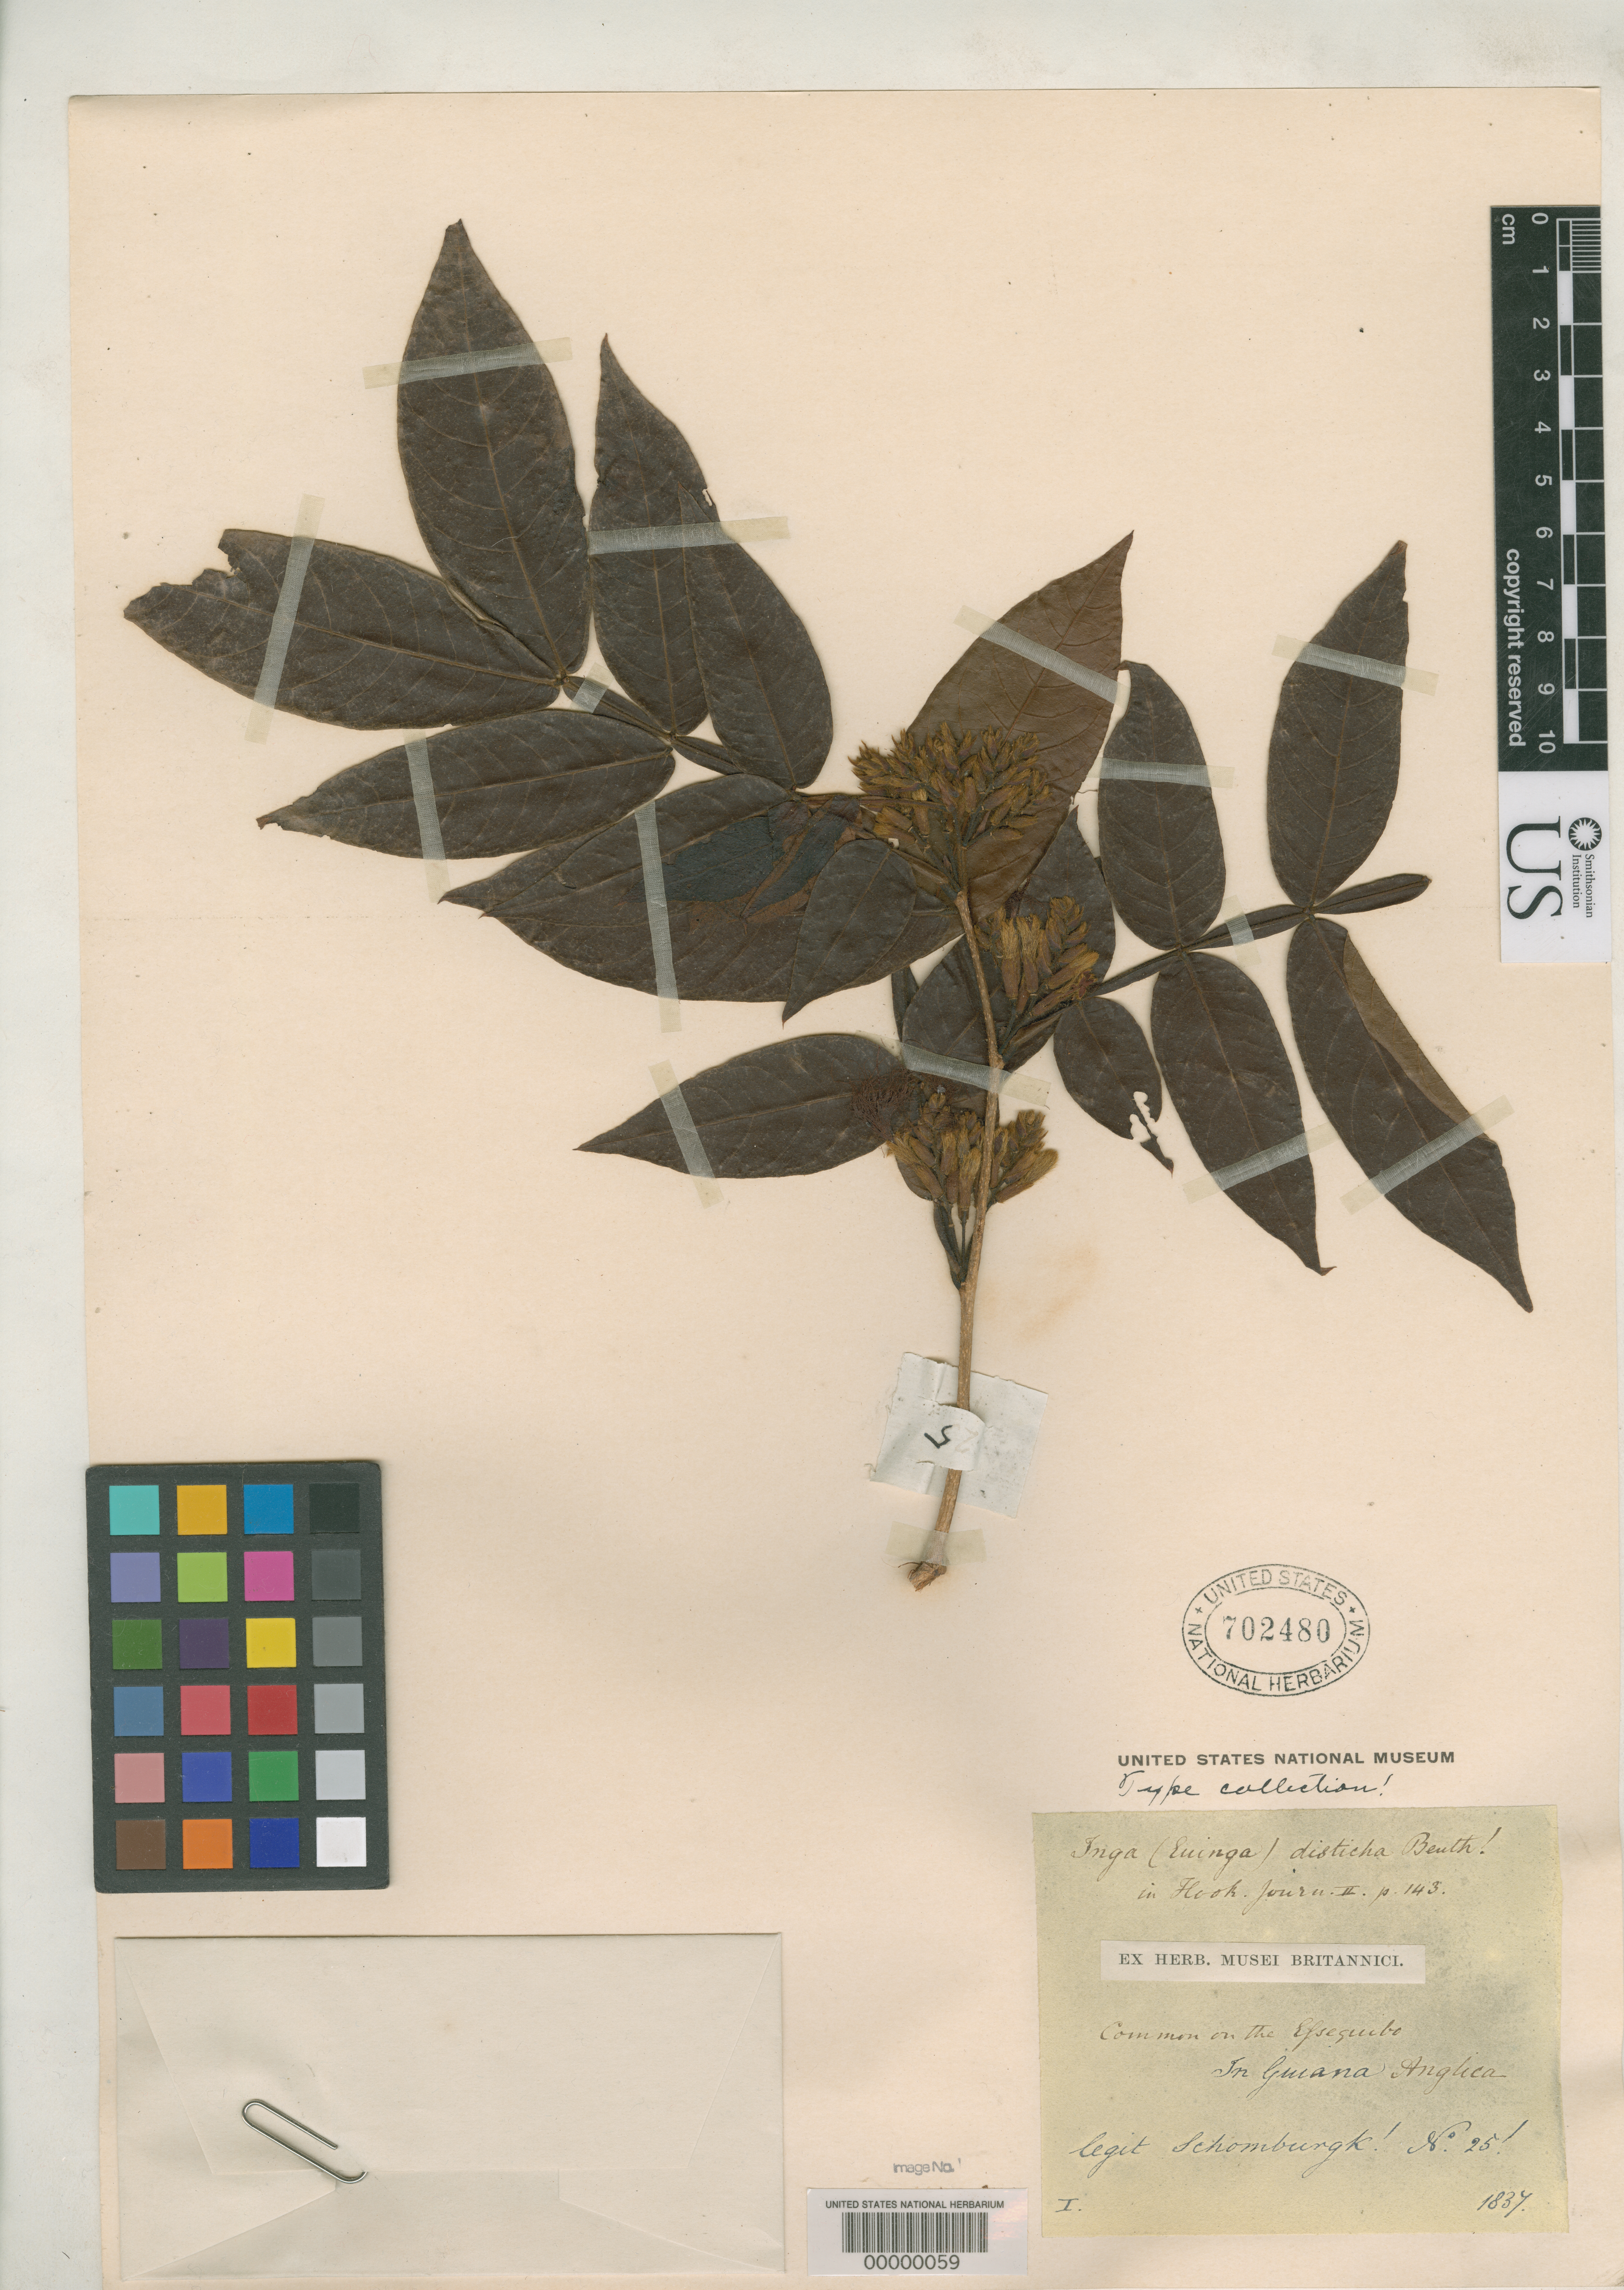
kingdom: Plantae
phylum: Tracheophyta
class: Magnoliopsida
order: Fabales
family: Fabaceae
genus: Inga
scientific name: Inga disticha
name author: Benth.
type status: Isotype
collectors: R. H. Schomburgk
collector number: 25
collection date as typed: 1837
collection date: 1837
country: Guyana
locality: Along the Essequibo.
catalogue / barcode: US 702480